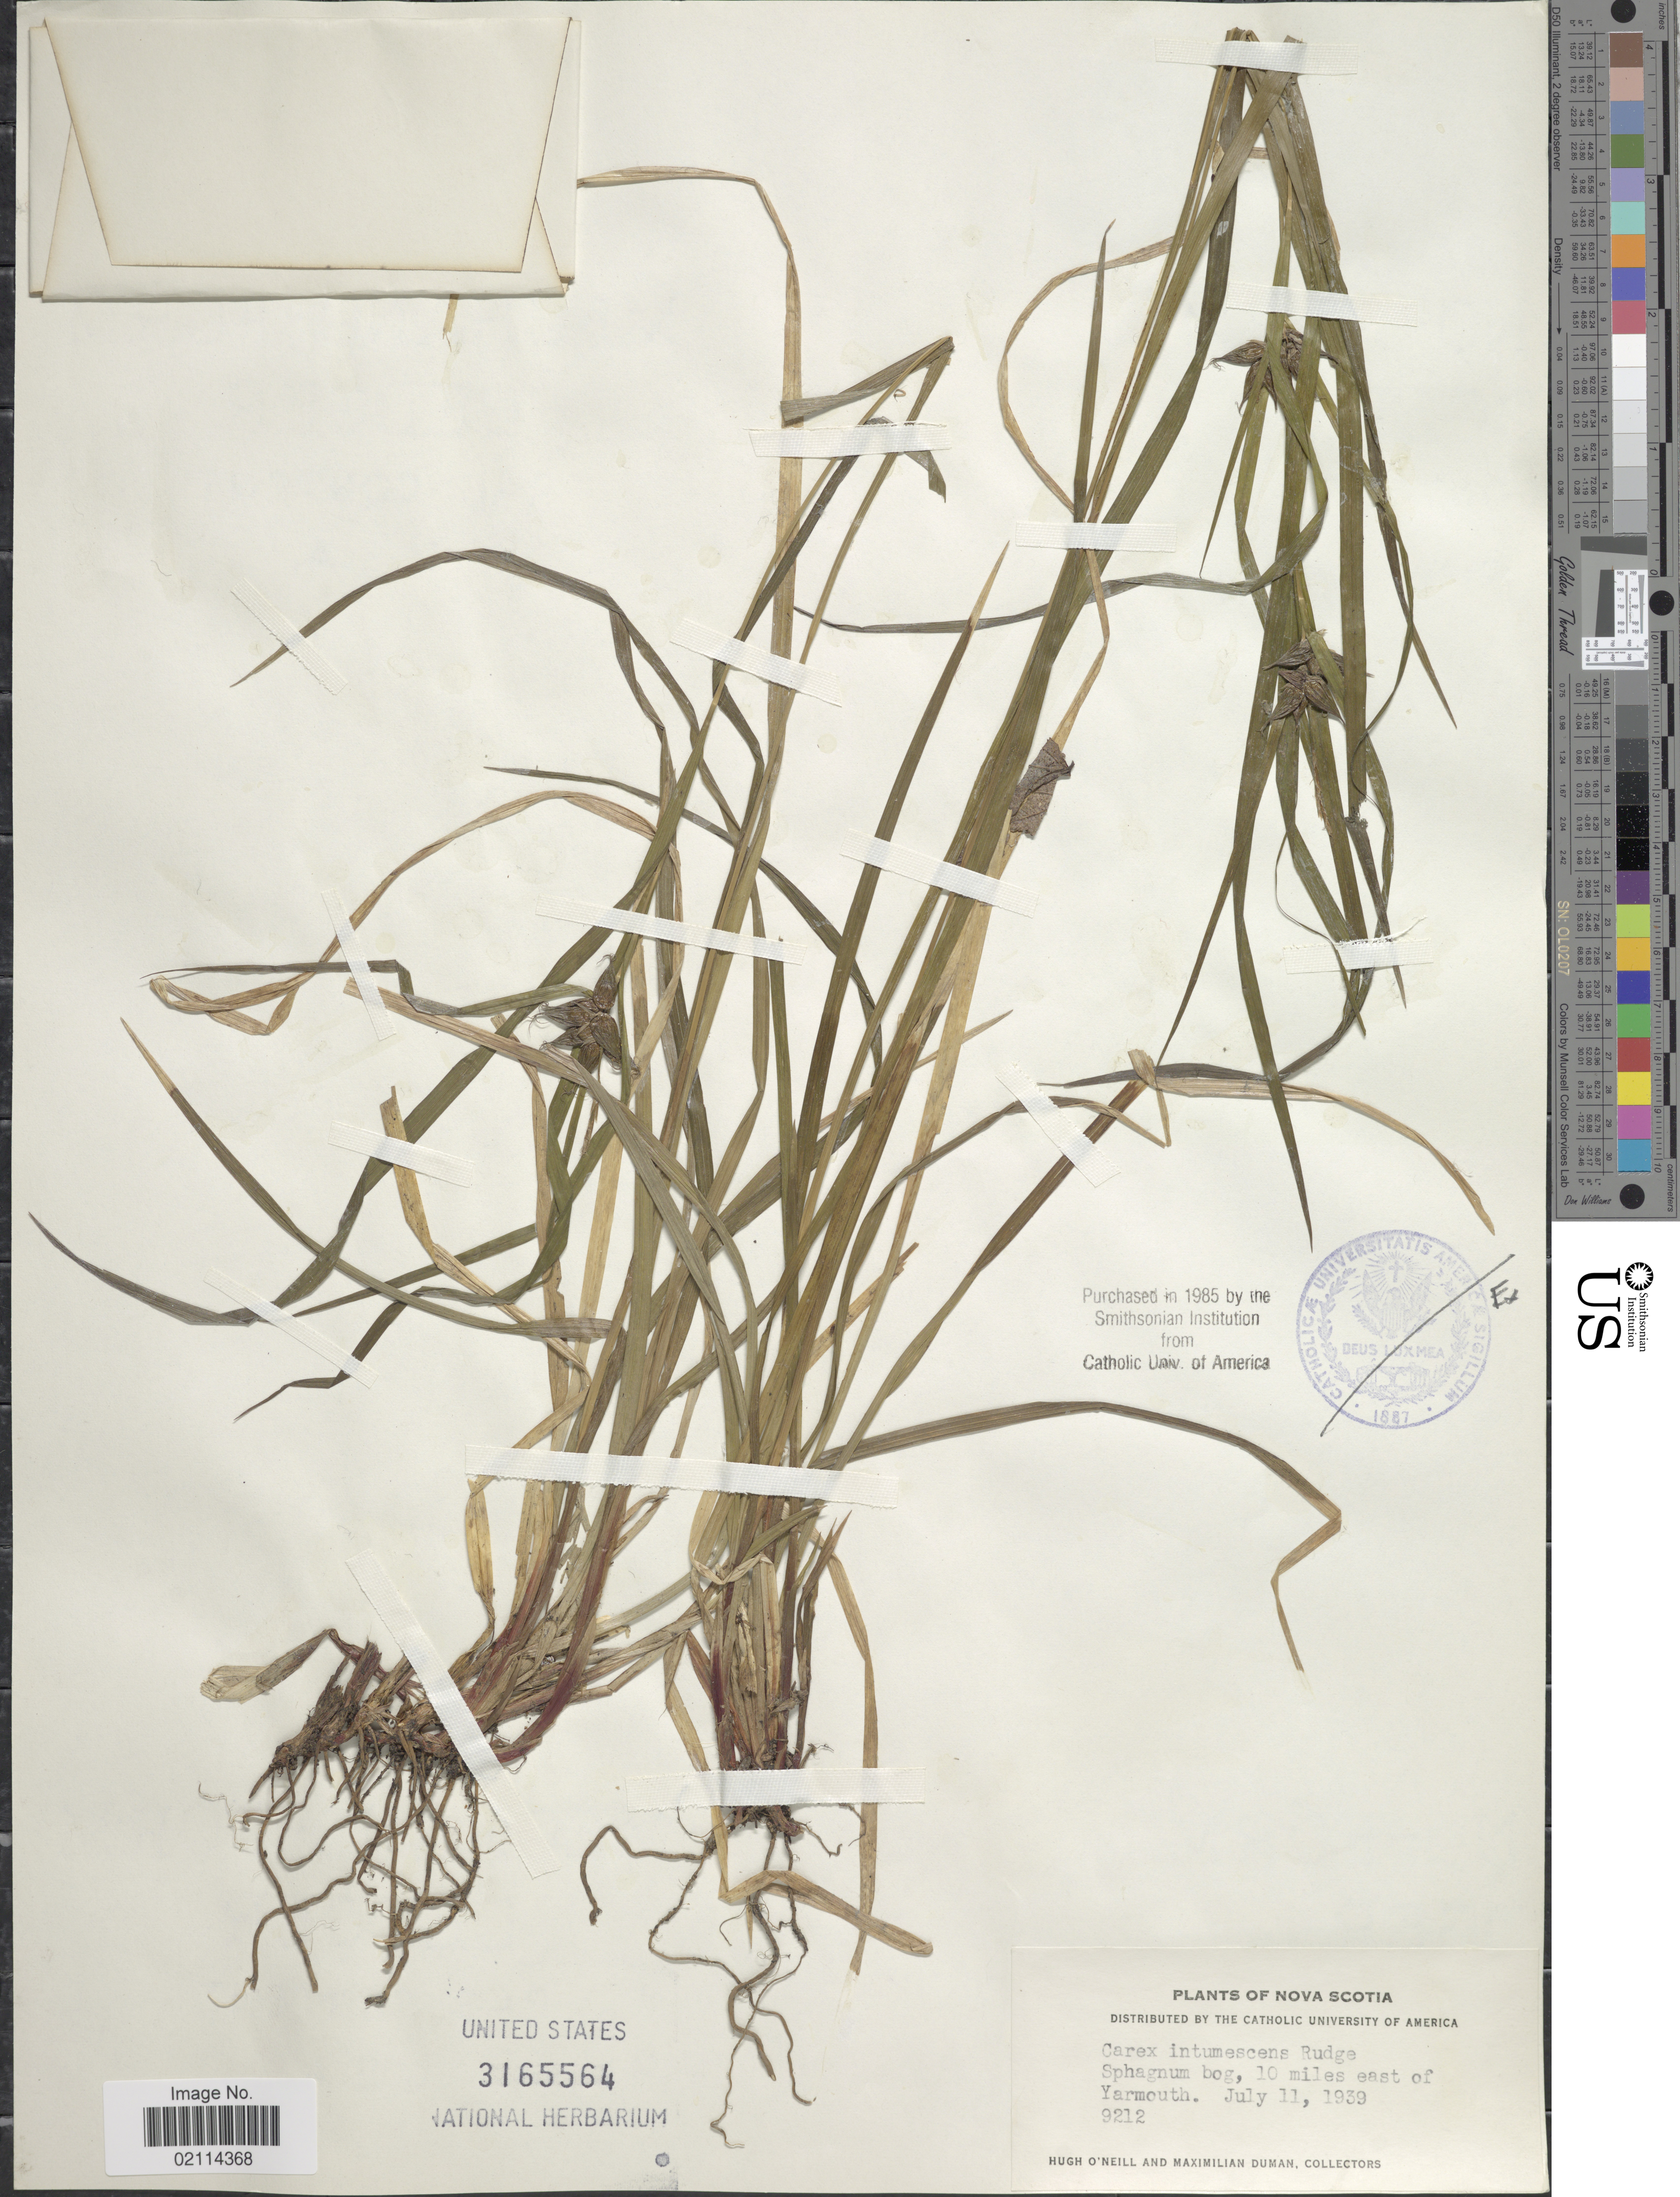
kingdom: Plantae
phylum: Tracheophyta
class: Liliopsida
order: Poales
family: Cyperaceae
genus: Carex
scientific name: Carex intumescens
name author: Rudge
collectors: H. O'Neill & M. Duman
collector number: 9212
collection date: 1939-07-11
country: Canada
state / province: Nova Scotia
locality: Sphagnum bog, 10 miles east of Yarmouth.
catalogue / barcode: US 3165564